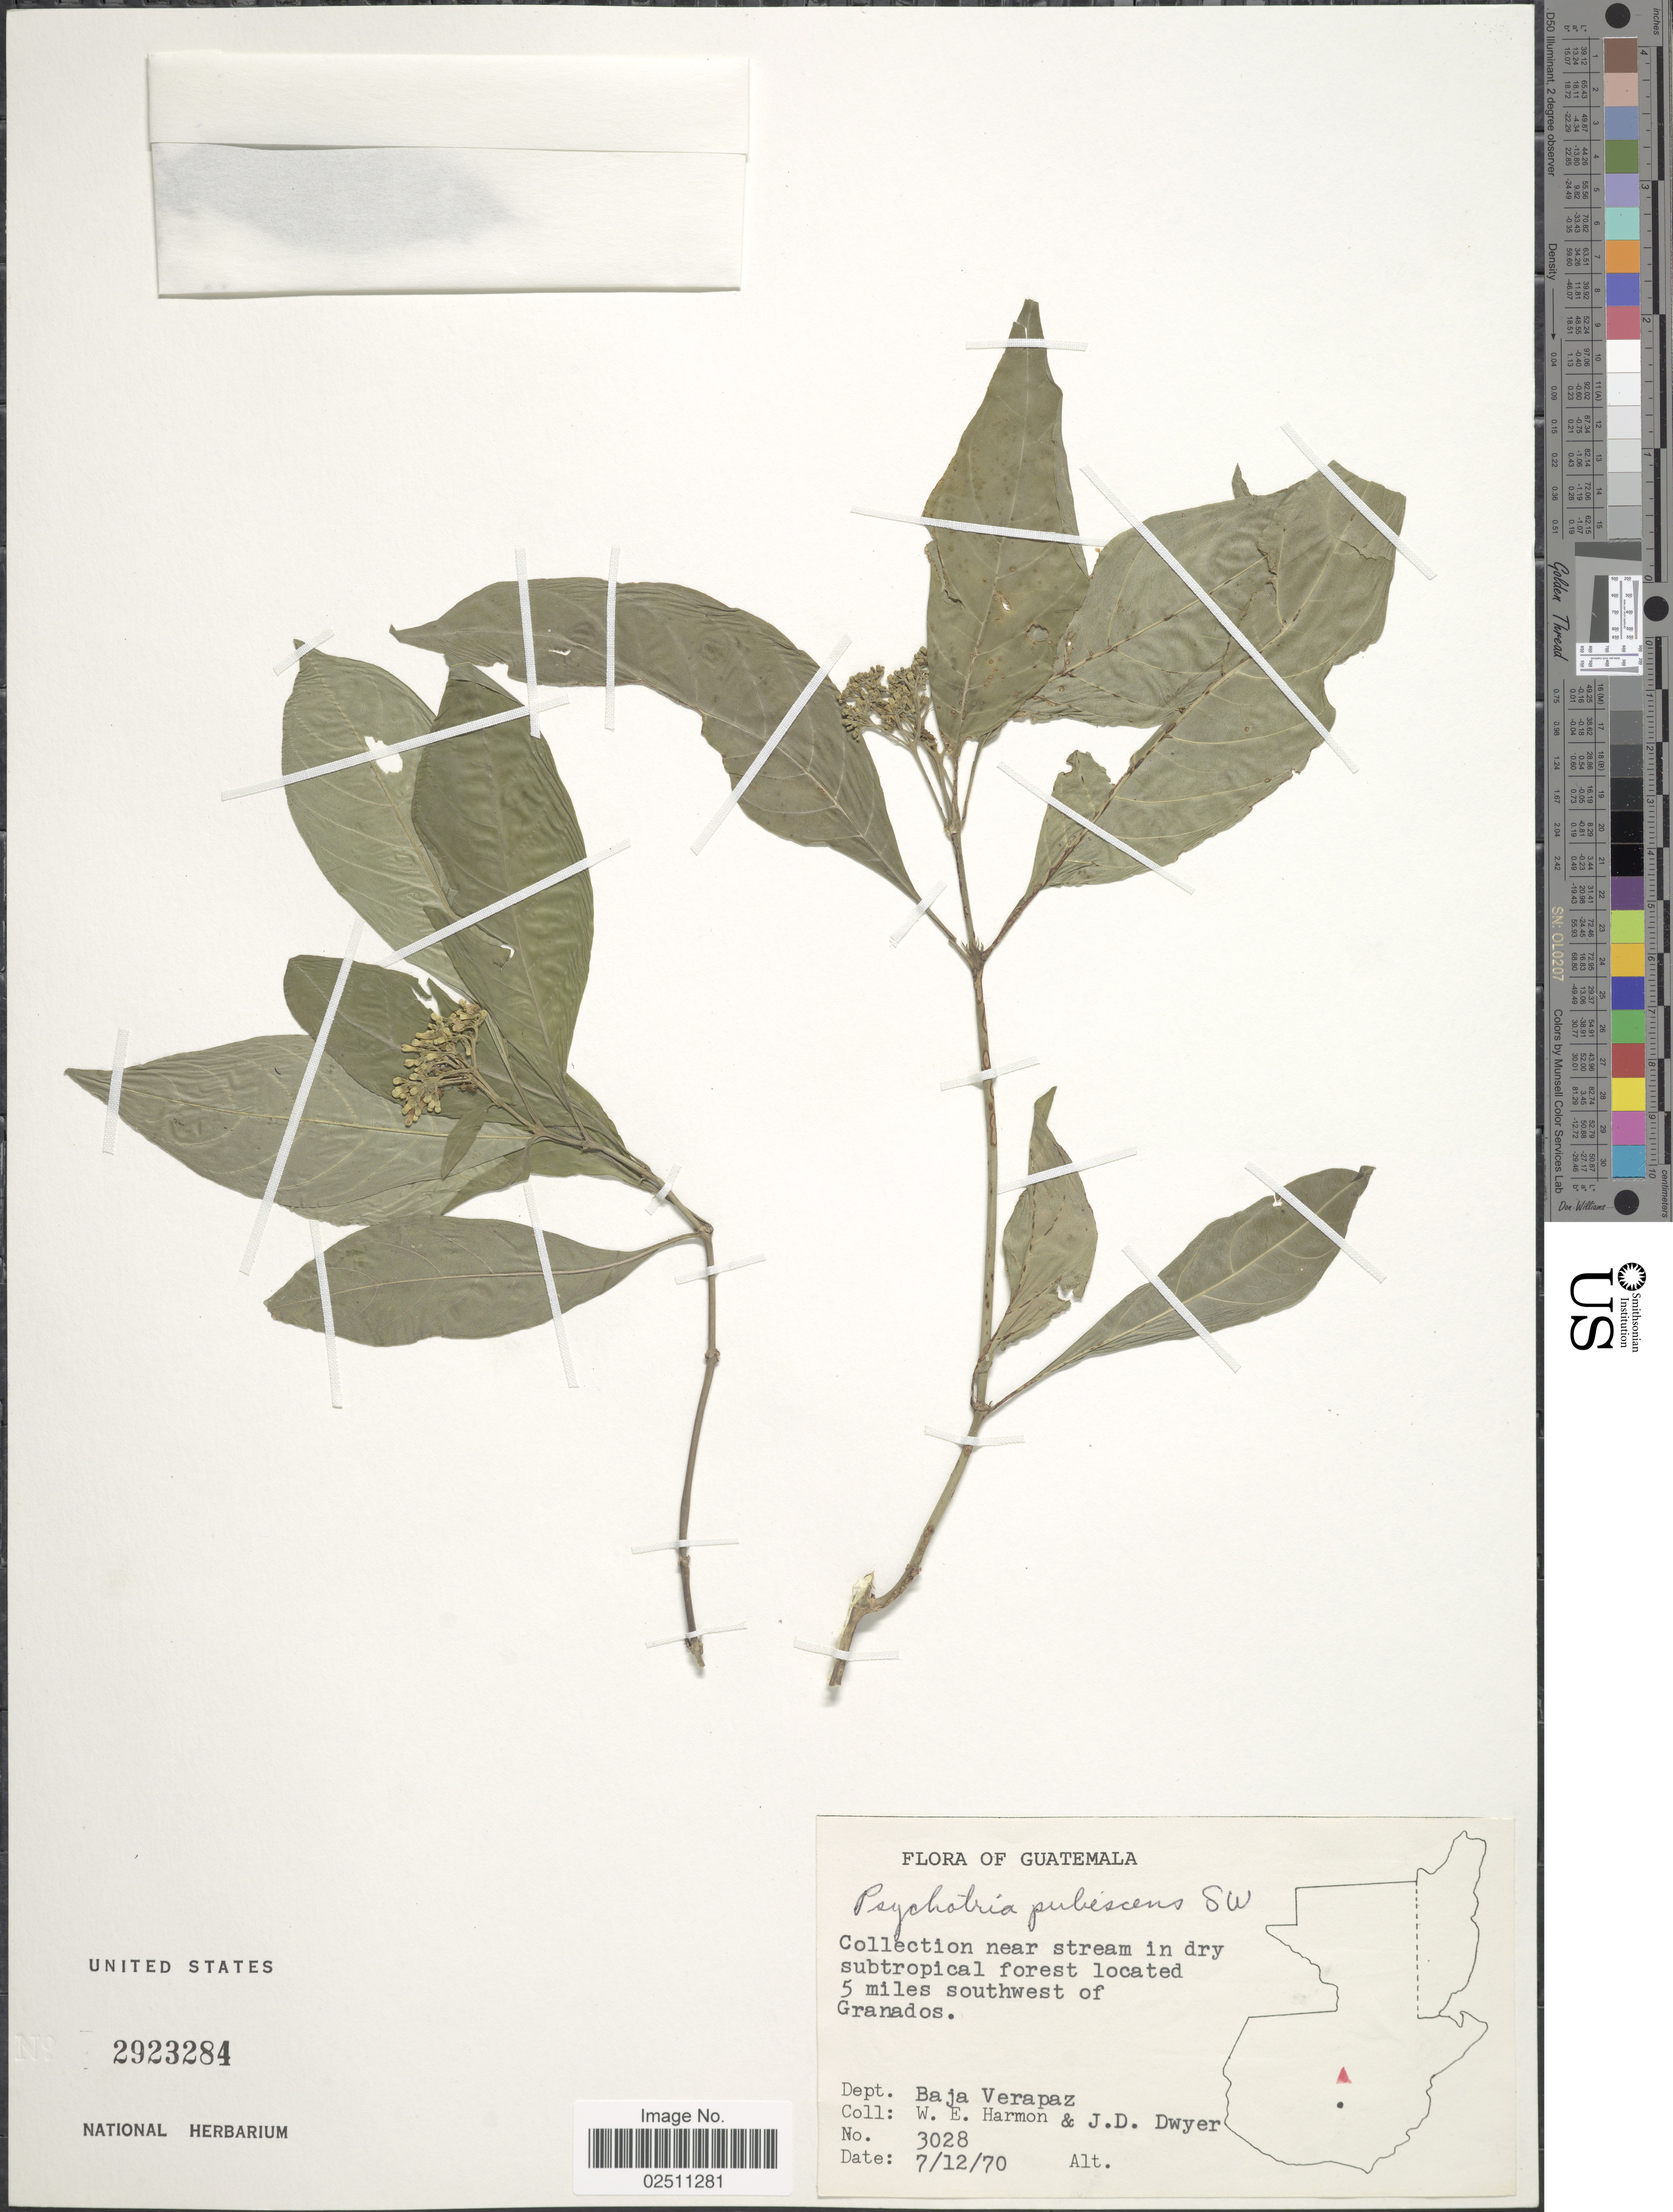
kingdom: Plantae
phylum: Tracheophyta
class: Magnoliopsida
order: Gentianales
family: Rubiaceae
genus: Psychotria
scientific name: Psychotria pubescens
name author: Sw.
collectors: W. E. Harmon & J. D. Dwyer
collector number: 3028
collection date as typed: Transcribed d/m/y: 7/12/70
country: Guatemala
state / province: Baja Verapaz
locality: Near stream in dry subtropical forest located 5 miles southwest of Granados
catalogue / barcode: US 2923284